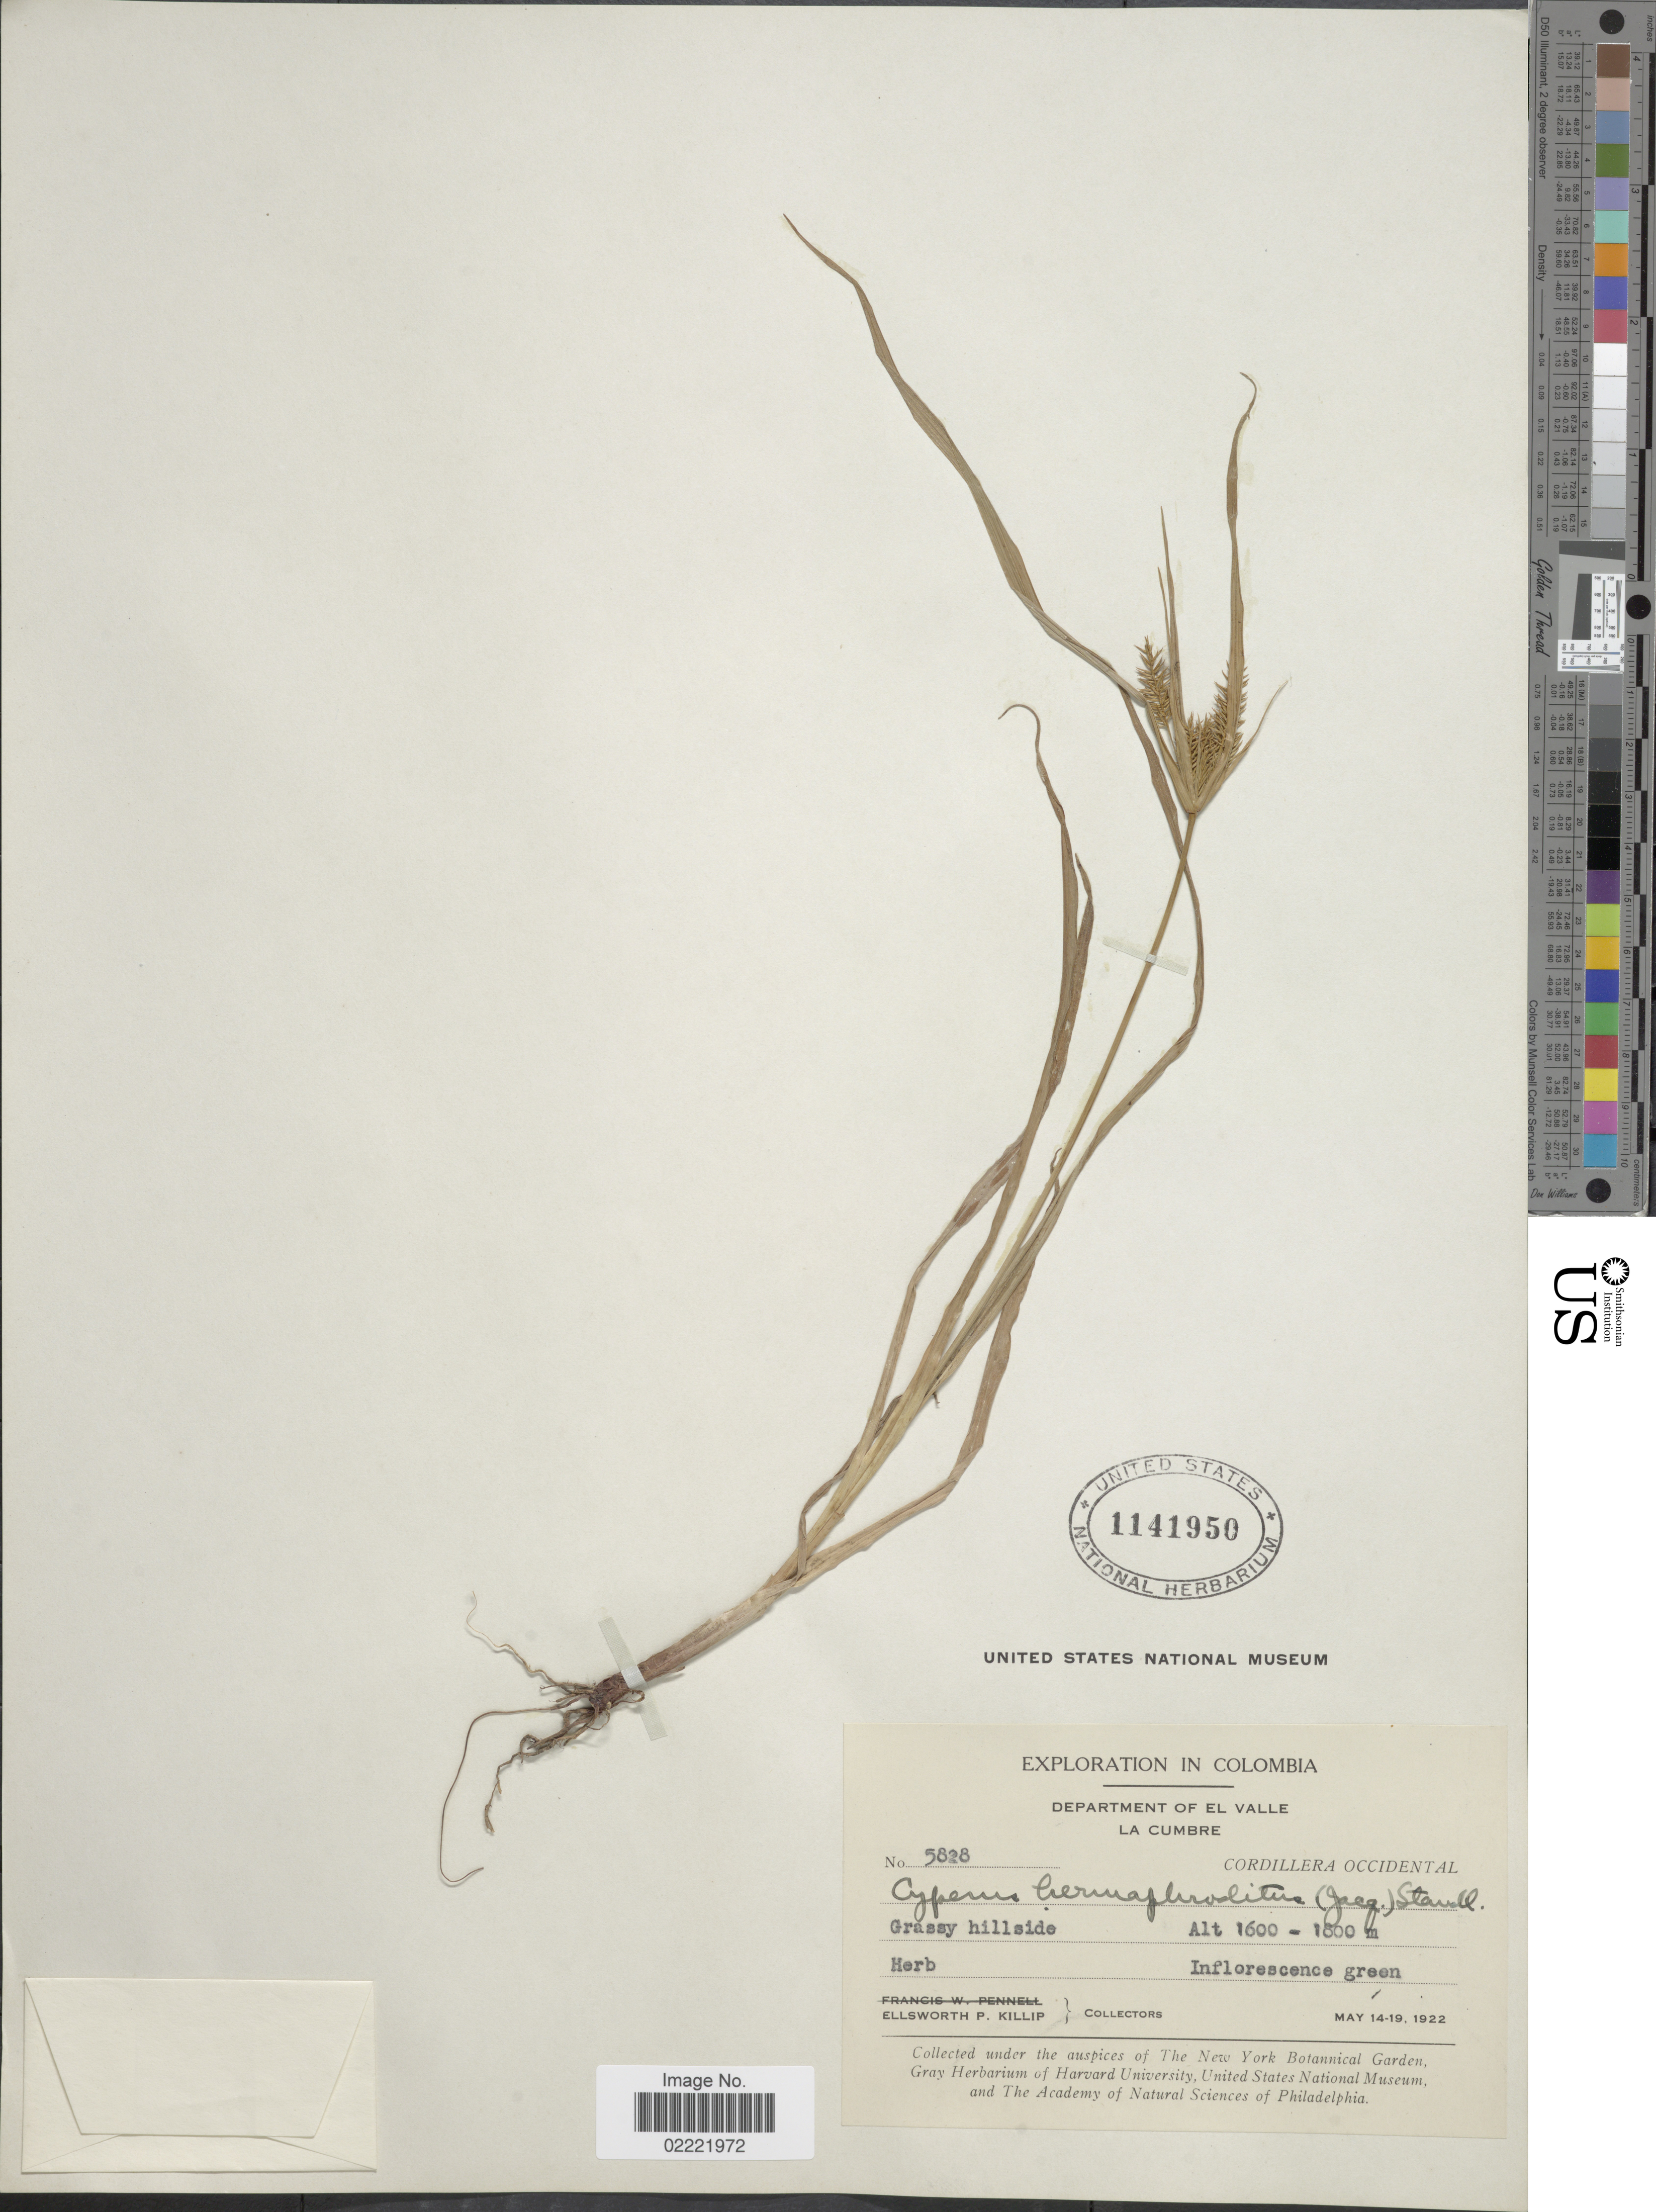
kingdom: Plantae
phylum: Tracheophyta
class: Liliopsida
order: Poales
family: Cyperaceae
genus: Cyperus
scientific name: Cyperus hermaphroditus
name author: (Jacq.) Standl.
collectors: E. P. Killip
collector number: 5828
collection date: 1922-05-14/1922-05-19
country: Colombia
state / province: Valle del Cauca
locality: Department of El Valle, La Cumbre, Cordillera Occidental, grassy hillside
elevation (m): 1600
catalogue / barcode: US 1141950